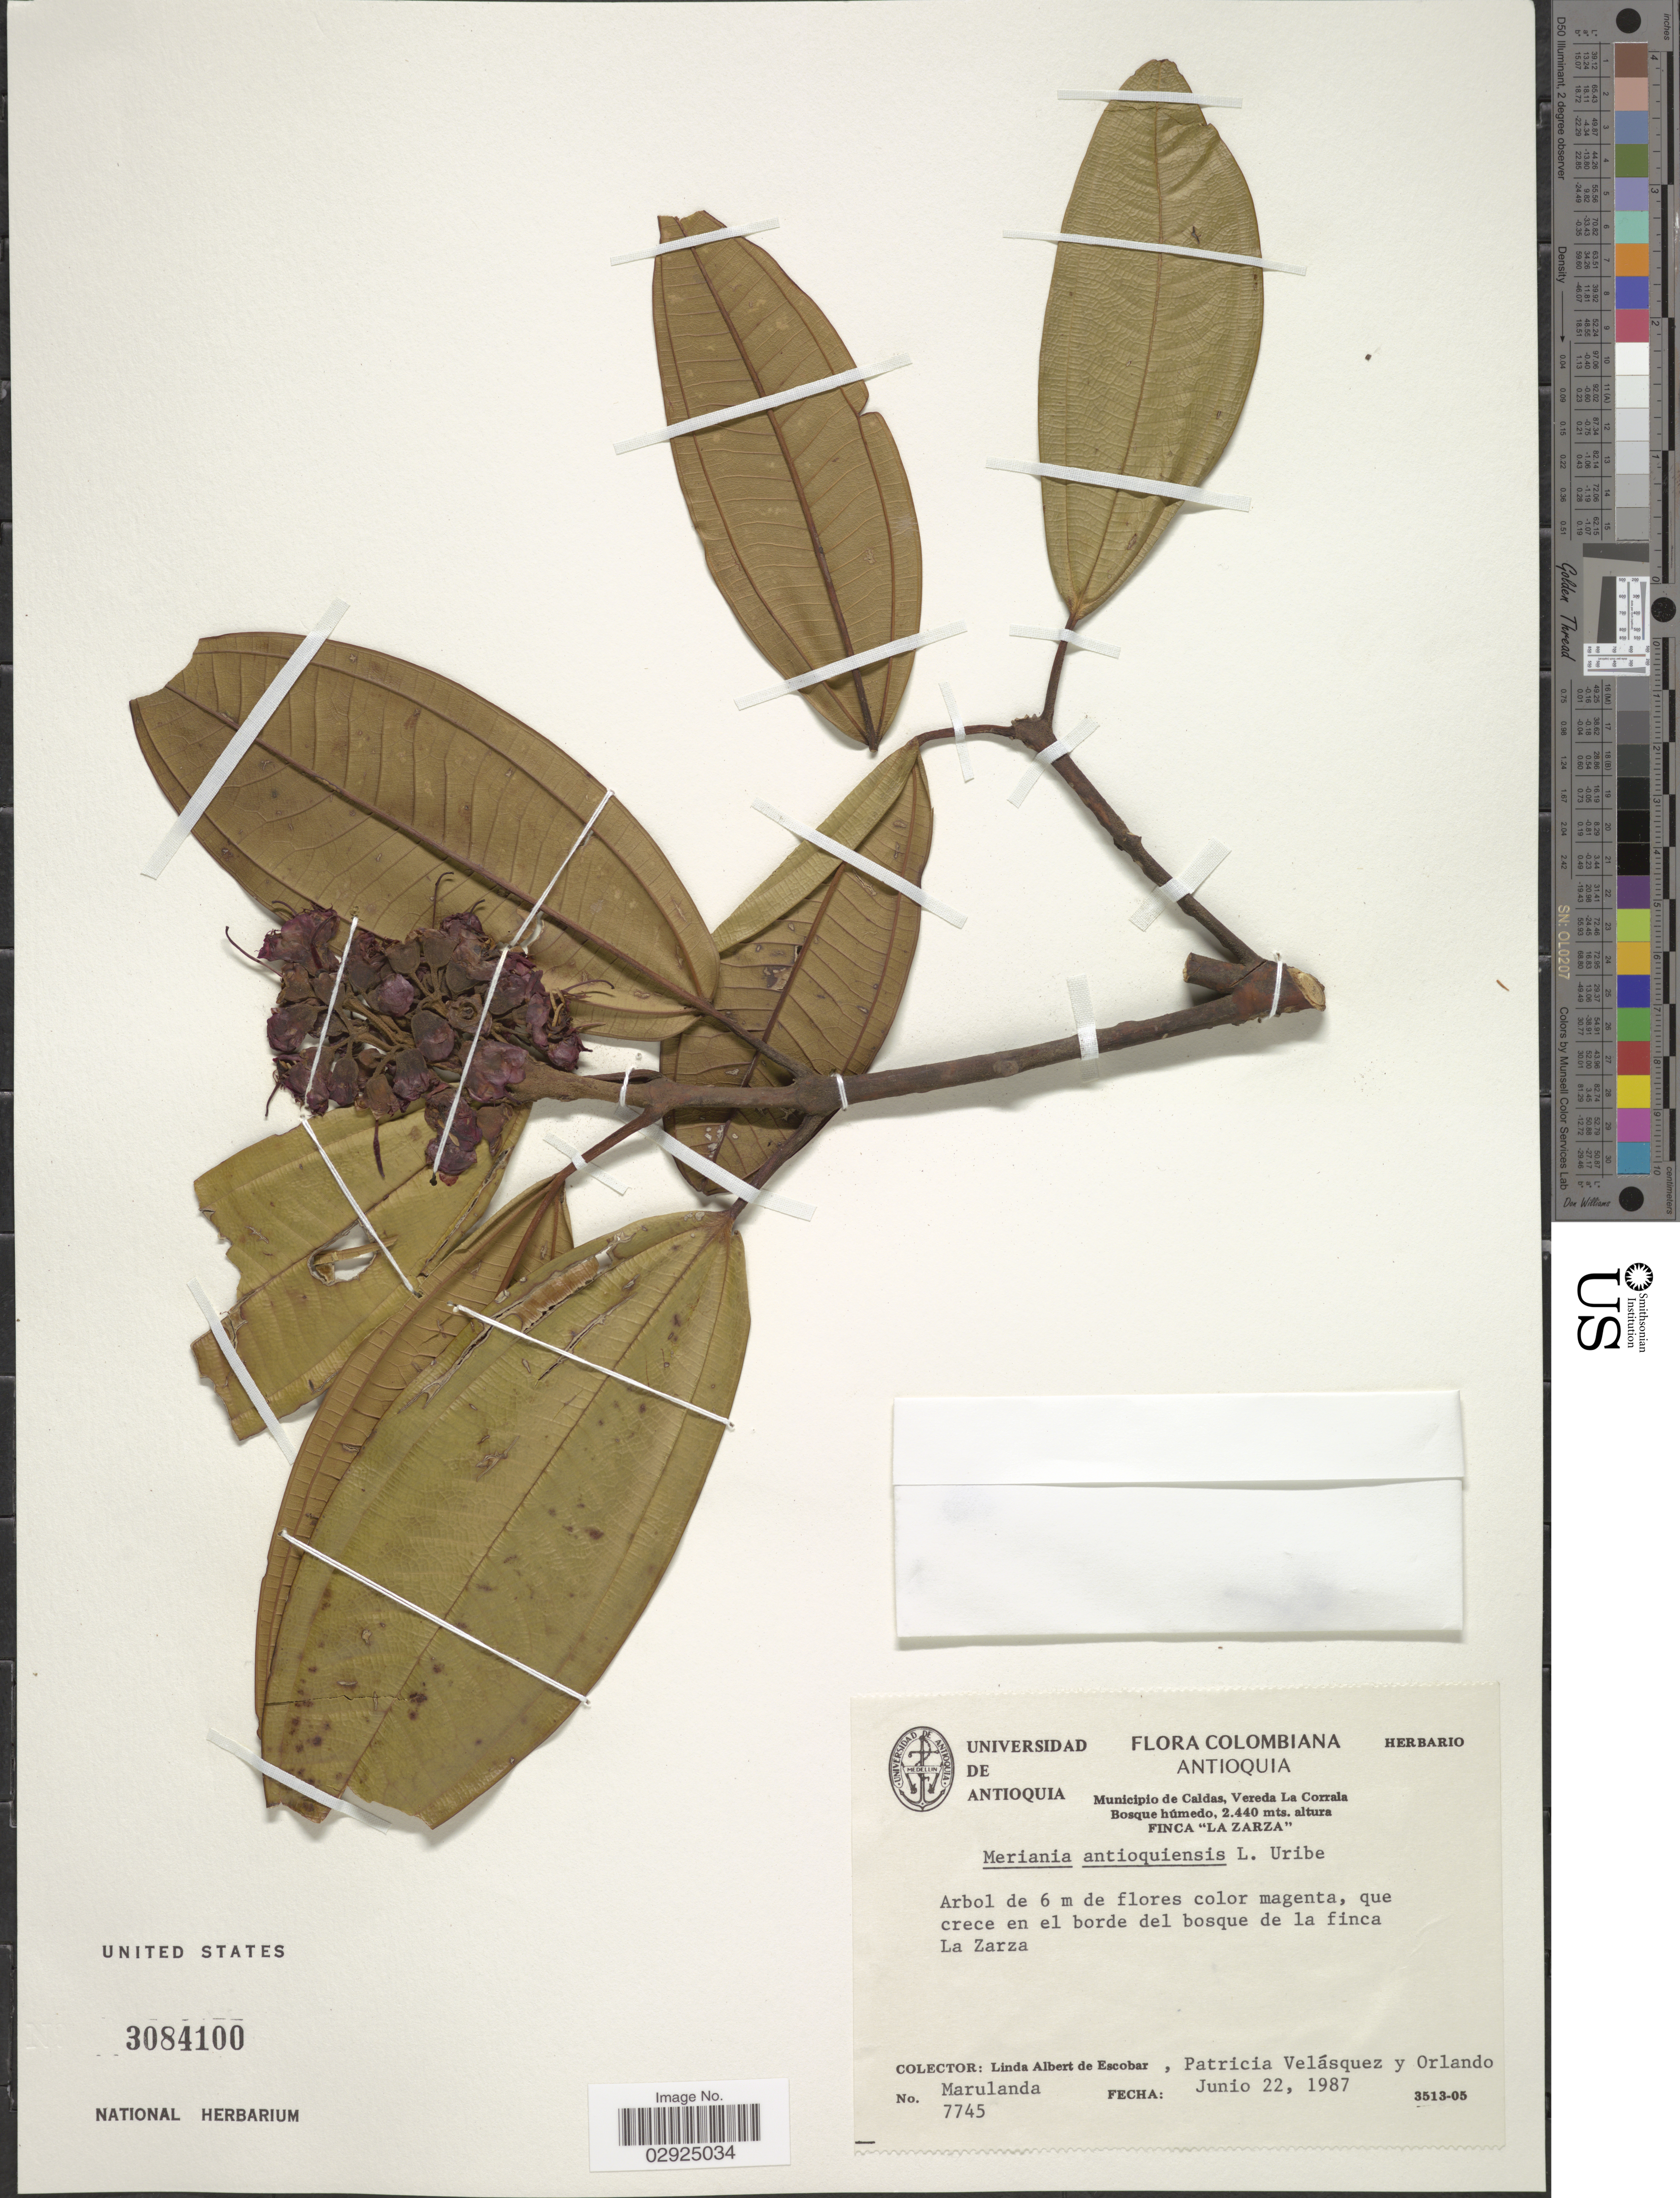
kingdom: Plantae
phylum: Tracheophyta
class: Magnoliopsida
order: Myrtales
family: Melastomataceae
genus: Meriania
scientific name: Meriania antioquiensis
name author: L. Uribe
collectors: L. K. de Escobar, P. Velasquez & O. Marulanda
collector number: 7745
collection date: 1987-06-22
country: Colombia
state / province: Antioquia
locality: Que crece en el borde del bosque de la finca La Zarza, Municipio de Caldas, Vereda La Corrala, Finca "La Zarza".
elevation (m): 2440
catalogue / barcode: US 3084100